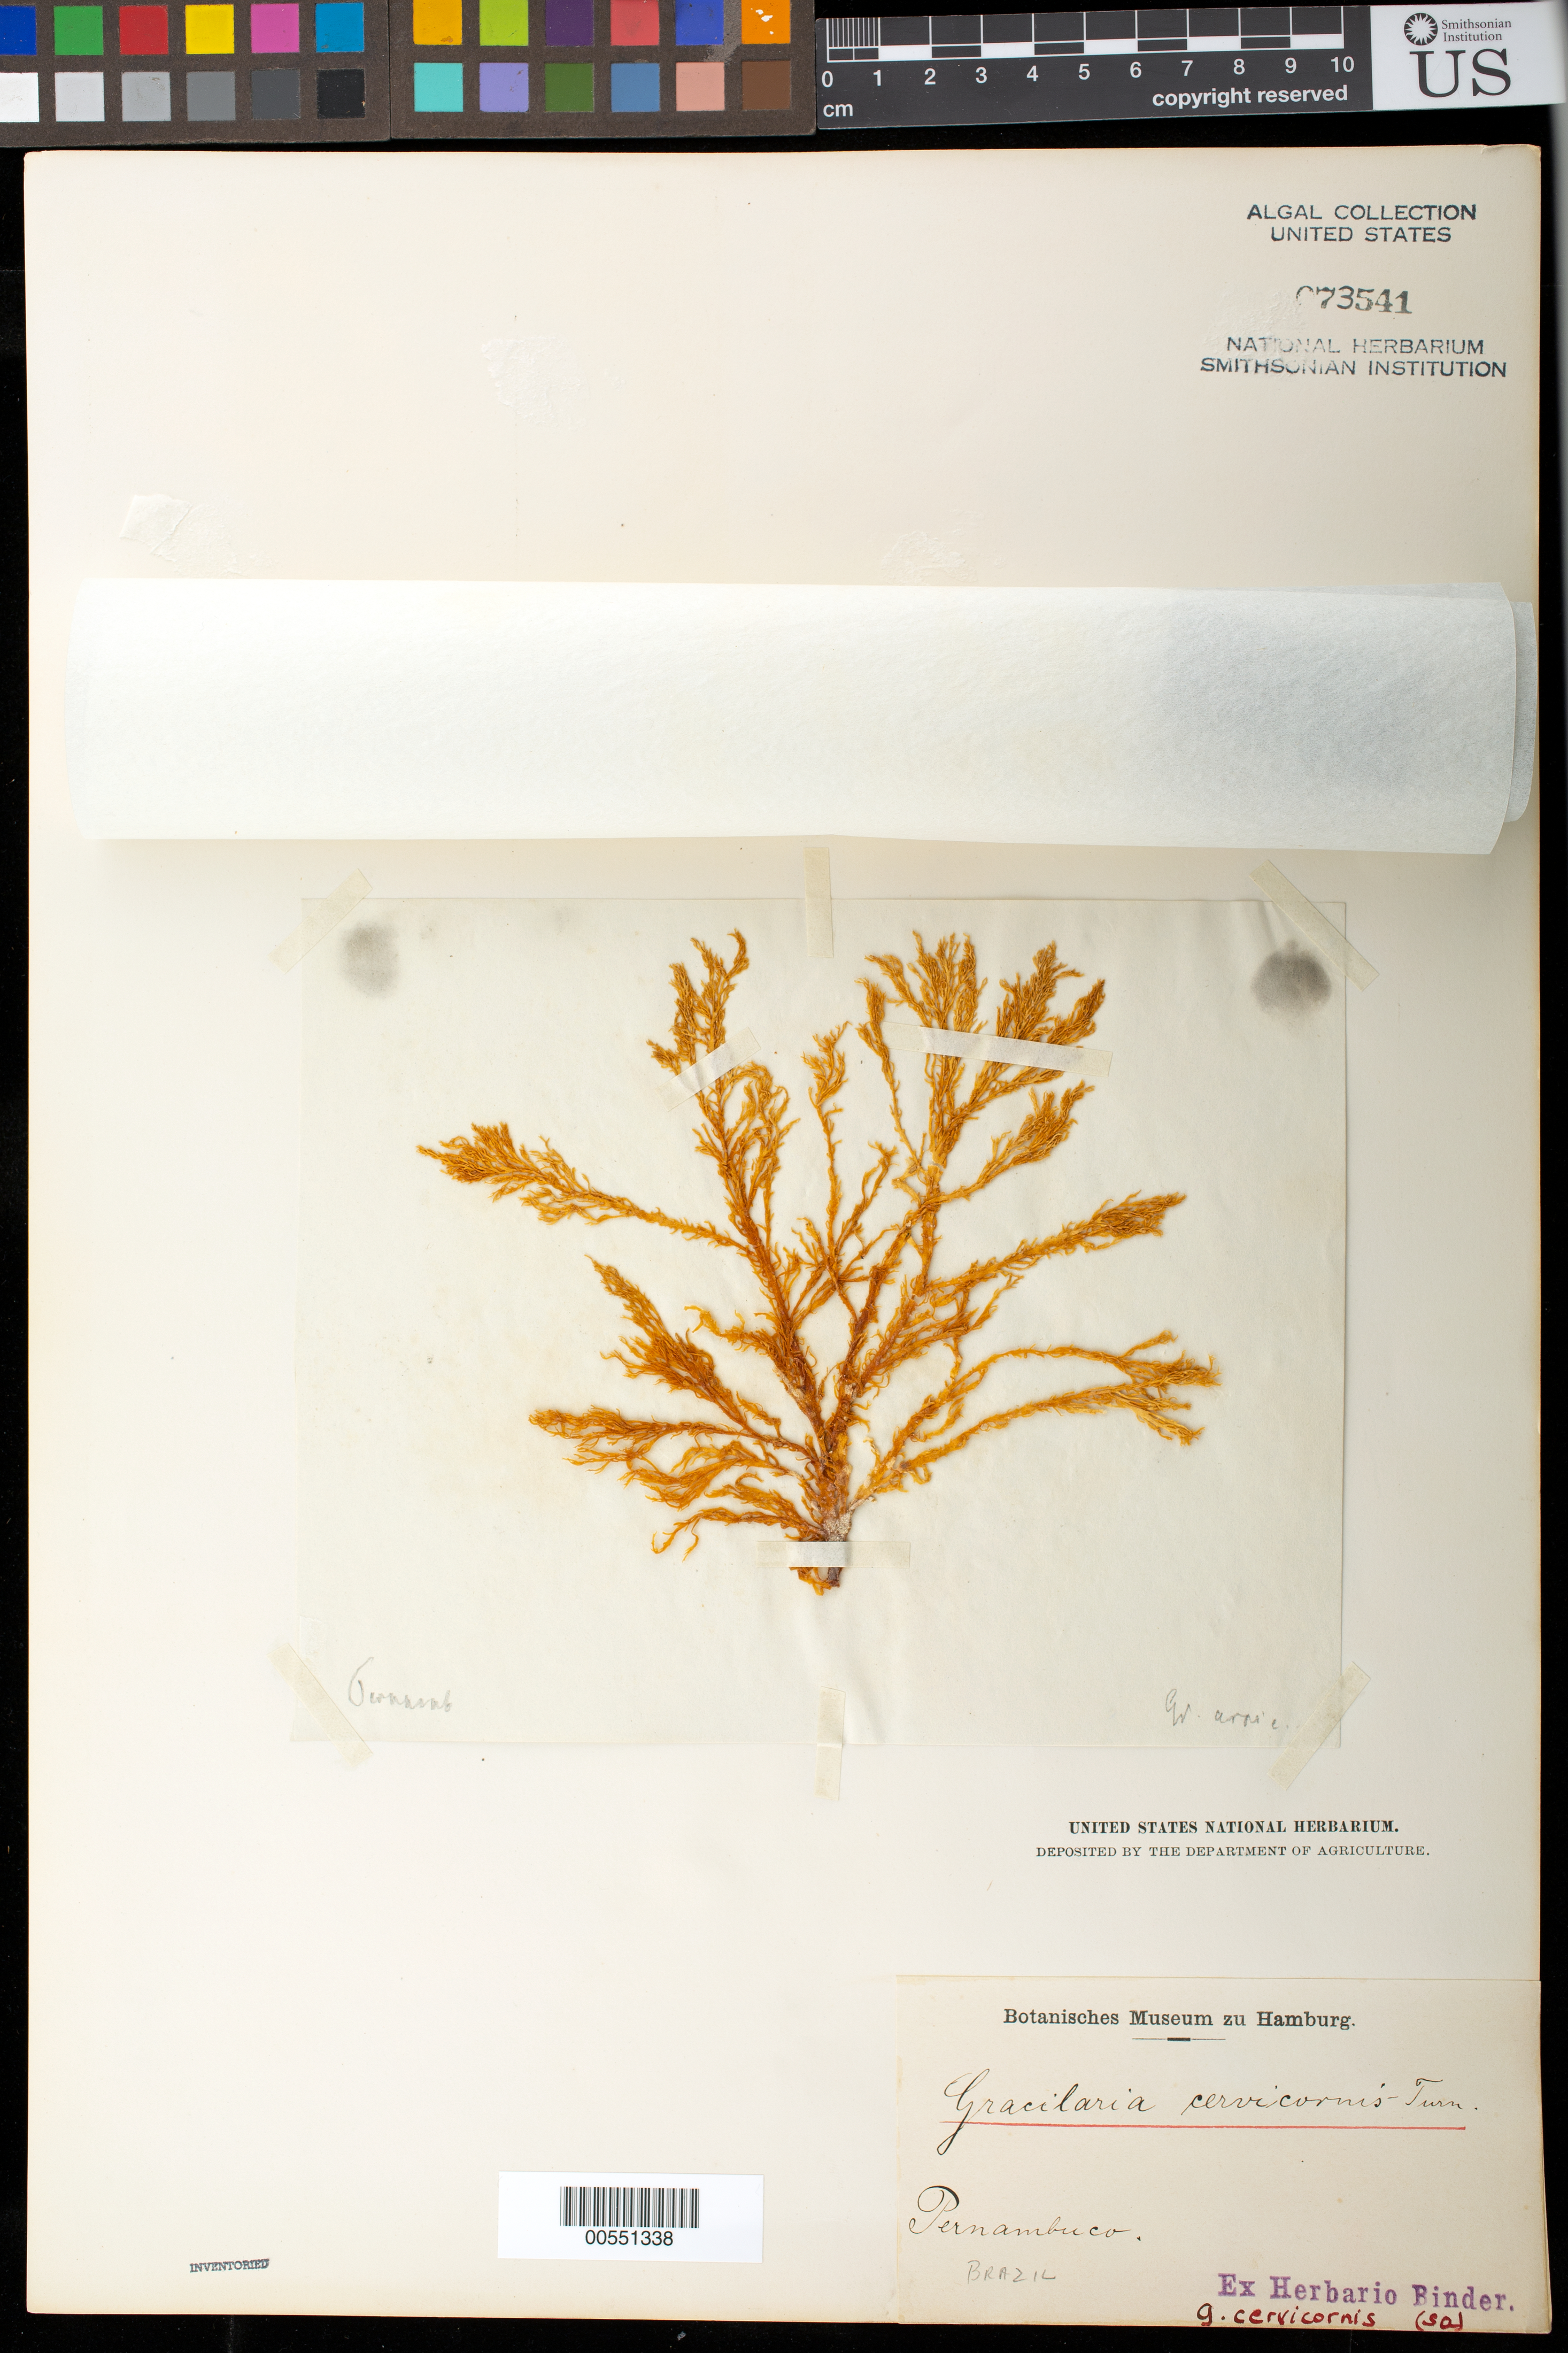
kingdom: Plantae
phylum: Rhodophyta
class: Florideophyceae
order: Gracilariales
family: Gracilariaceae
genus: Gracilaria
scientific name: Gracilaria cervicornis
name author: (Turner) J. Agardh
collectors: F. Binder (herbarium)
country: Brazil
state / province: Pernambuco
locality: Recife (Pernambuco)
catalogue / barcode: US 73541